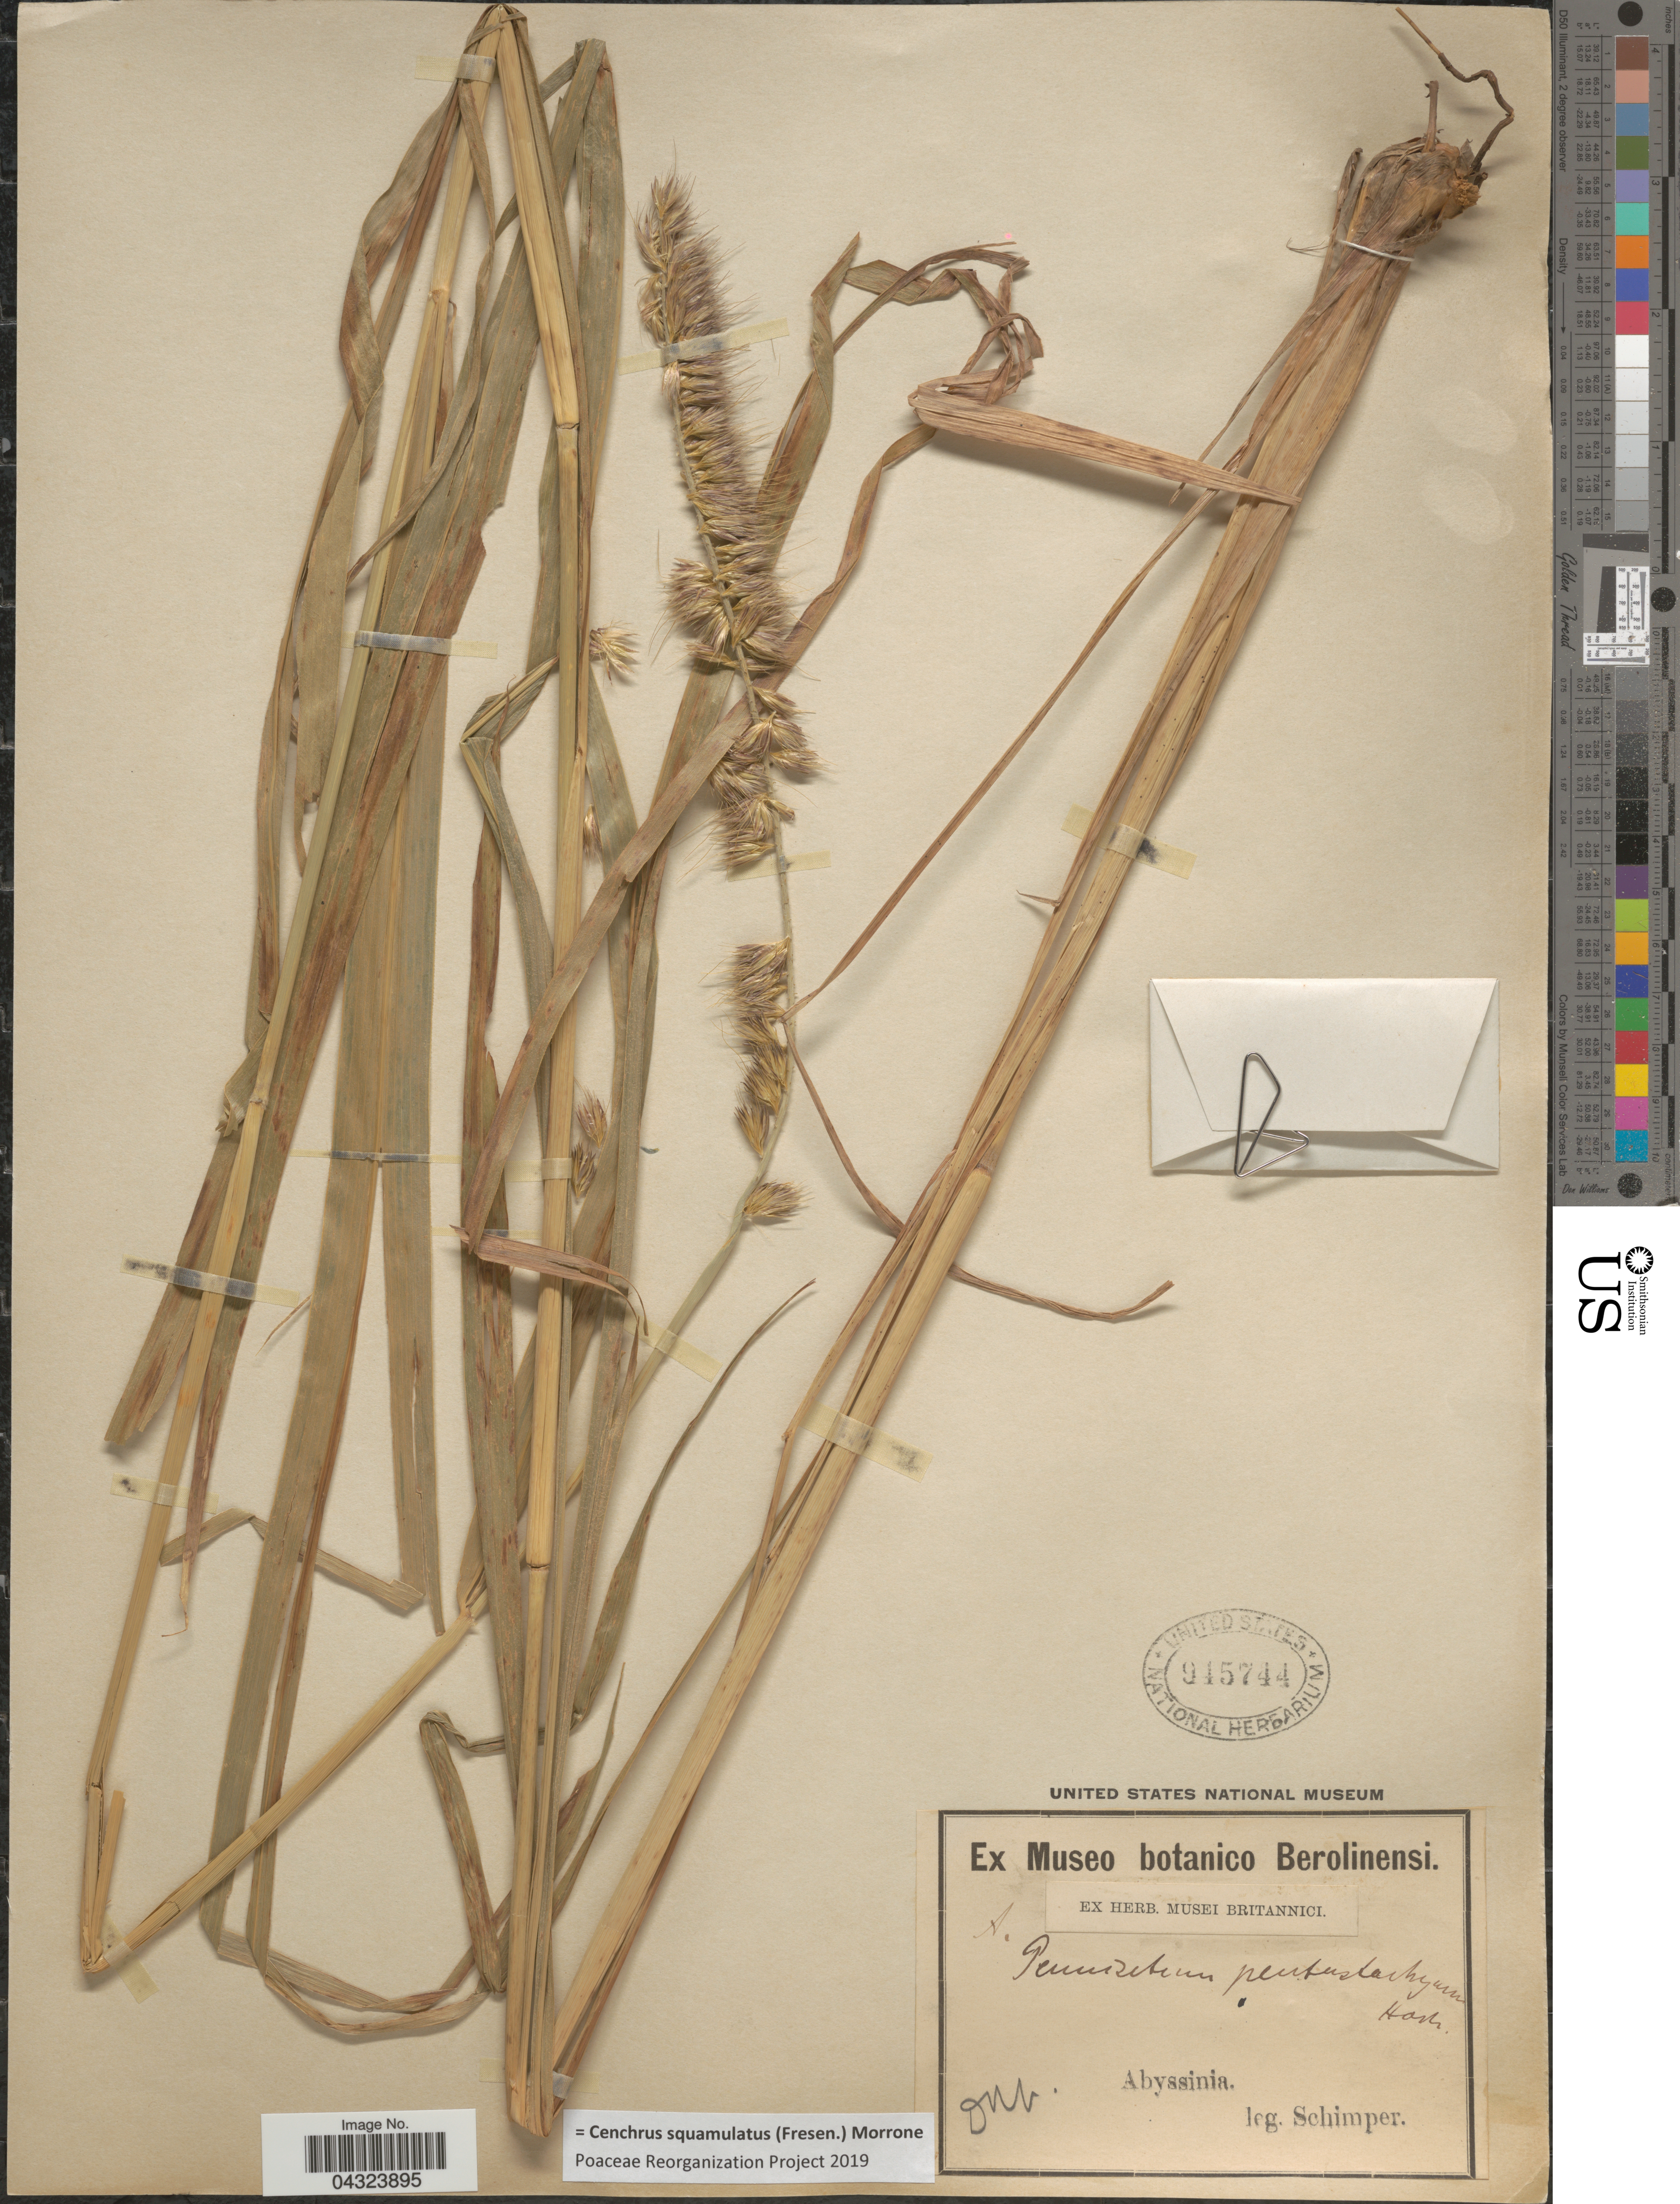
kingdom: Plantae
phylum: Tracheophyta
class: Liliopsida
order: Poales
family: Poaceae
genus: Cenchrus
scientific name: Cenchrus squamulatus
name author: (Fresen.) Morrone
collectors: -. Schimper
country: Ethiopia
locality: Abyssinia.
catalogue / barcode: US 945744